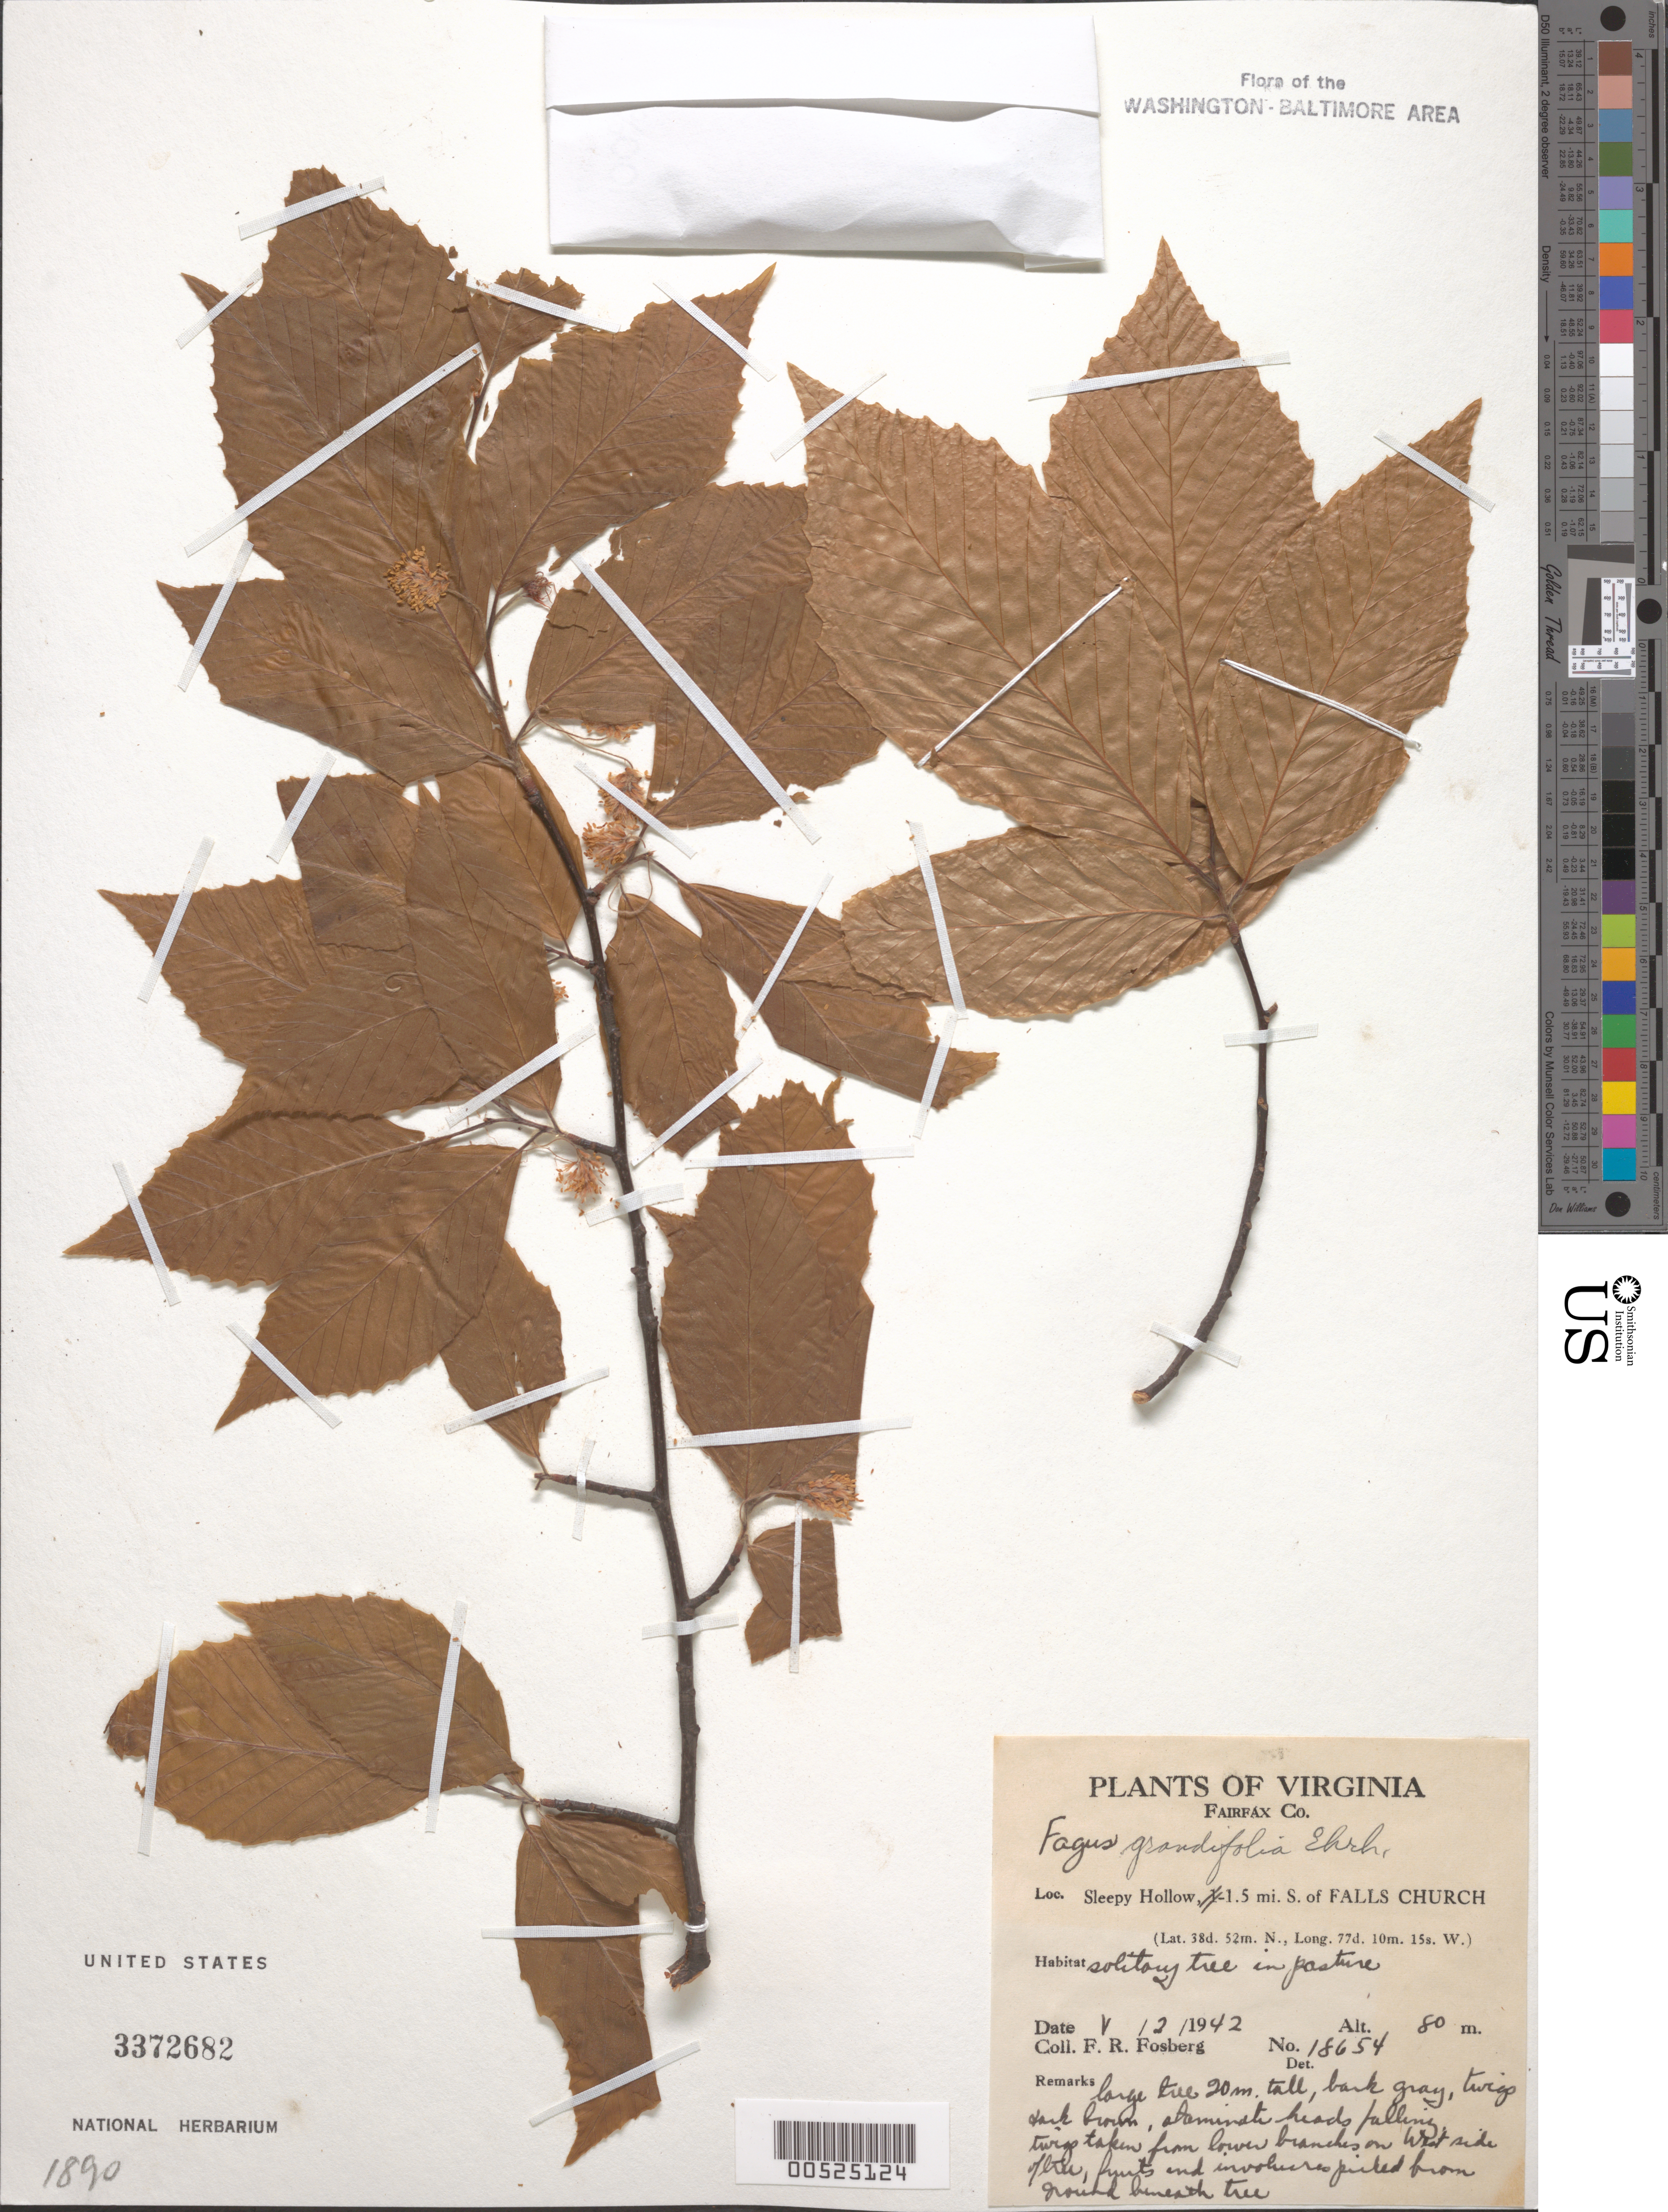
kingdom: Plantae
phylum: Tracheophyta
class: Magnoliopsida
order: Fagales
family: Fagaceae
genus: Fagus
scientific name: Fagus grandifolia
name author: Ehrh.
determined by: Fosberg, F. R.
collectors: F. R. Fosberg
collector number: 18654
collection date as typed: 02 May 1942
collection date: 1942-05-02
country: United States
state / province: Virginia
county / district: Fairfax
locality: Sleepy Hollow, 1 mi. S of Falls Church along Tripps Run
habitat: Soliatry tree in pasture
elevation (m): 80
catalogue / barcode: US 3372682